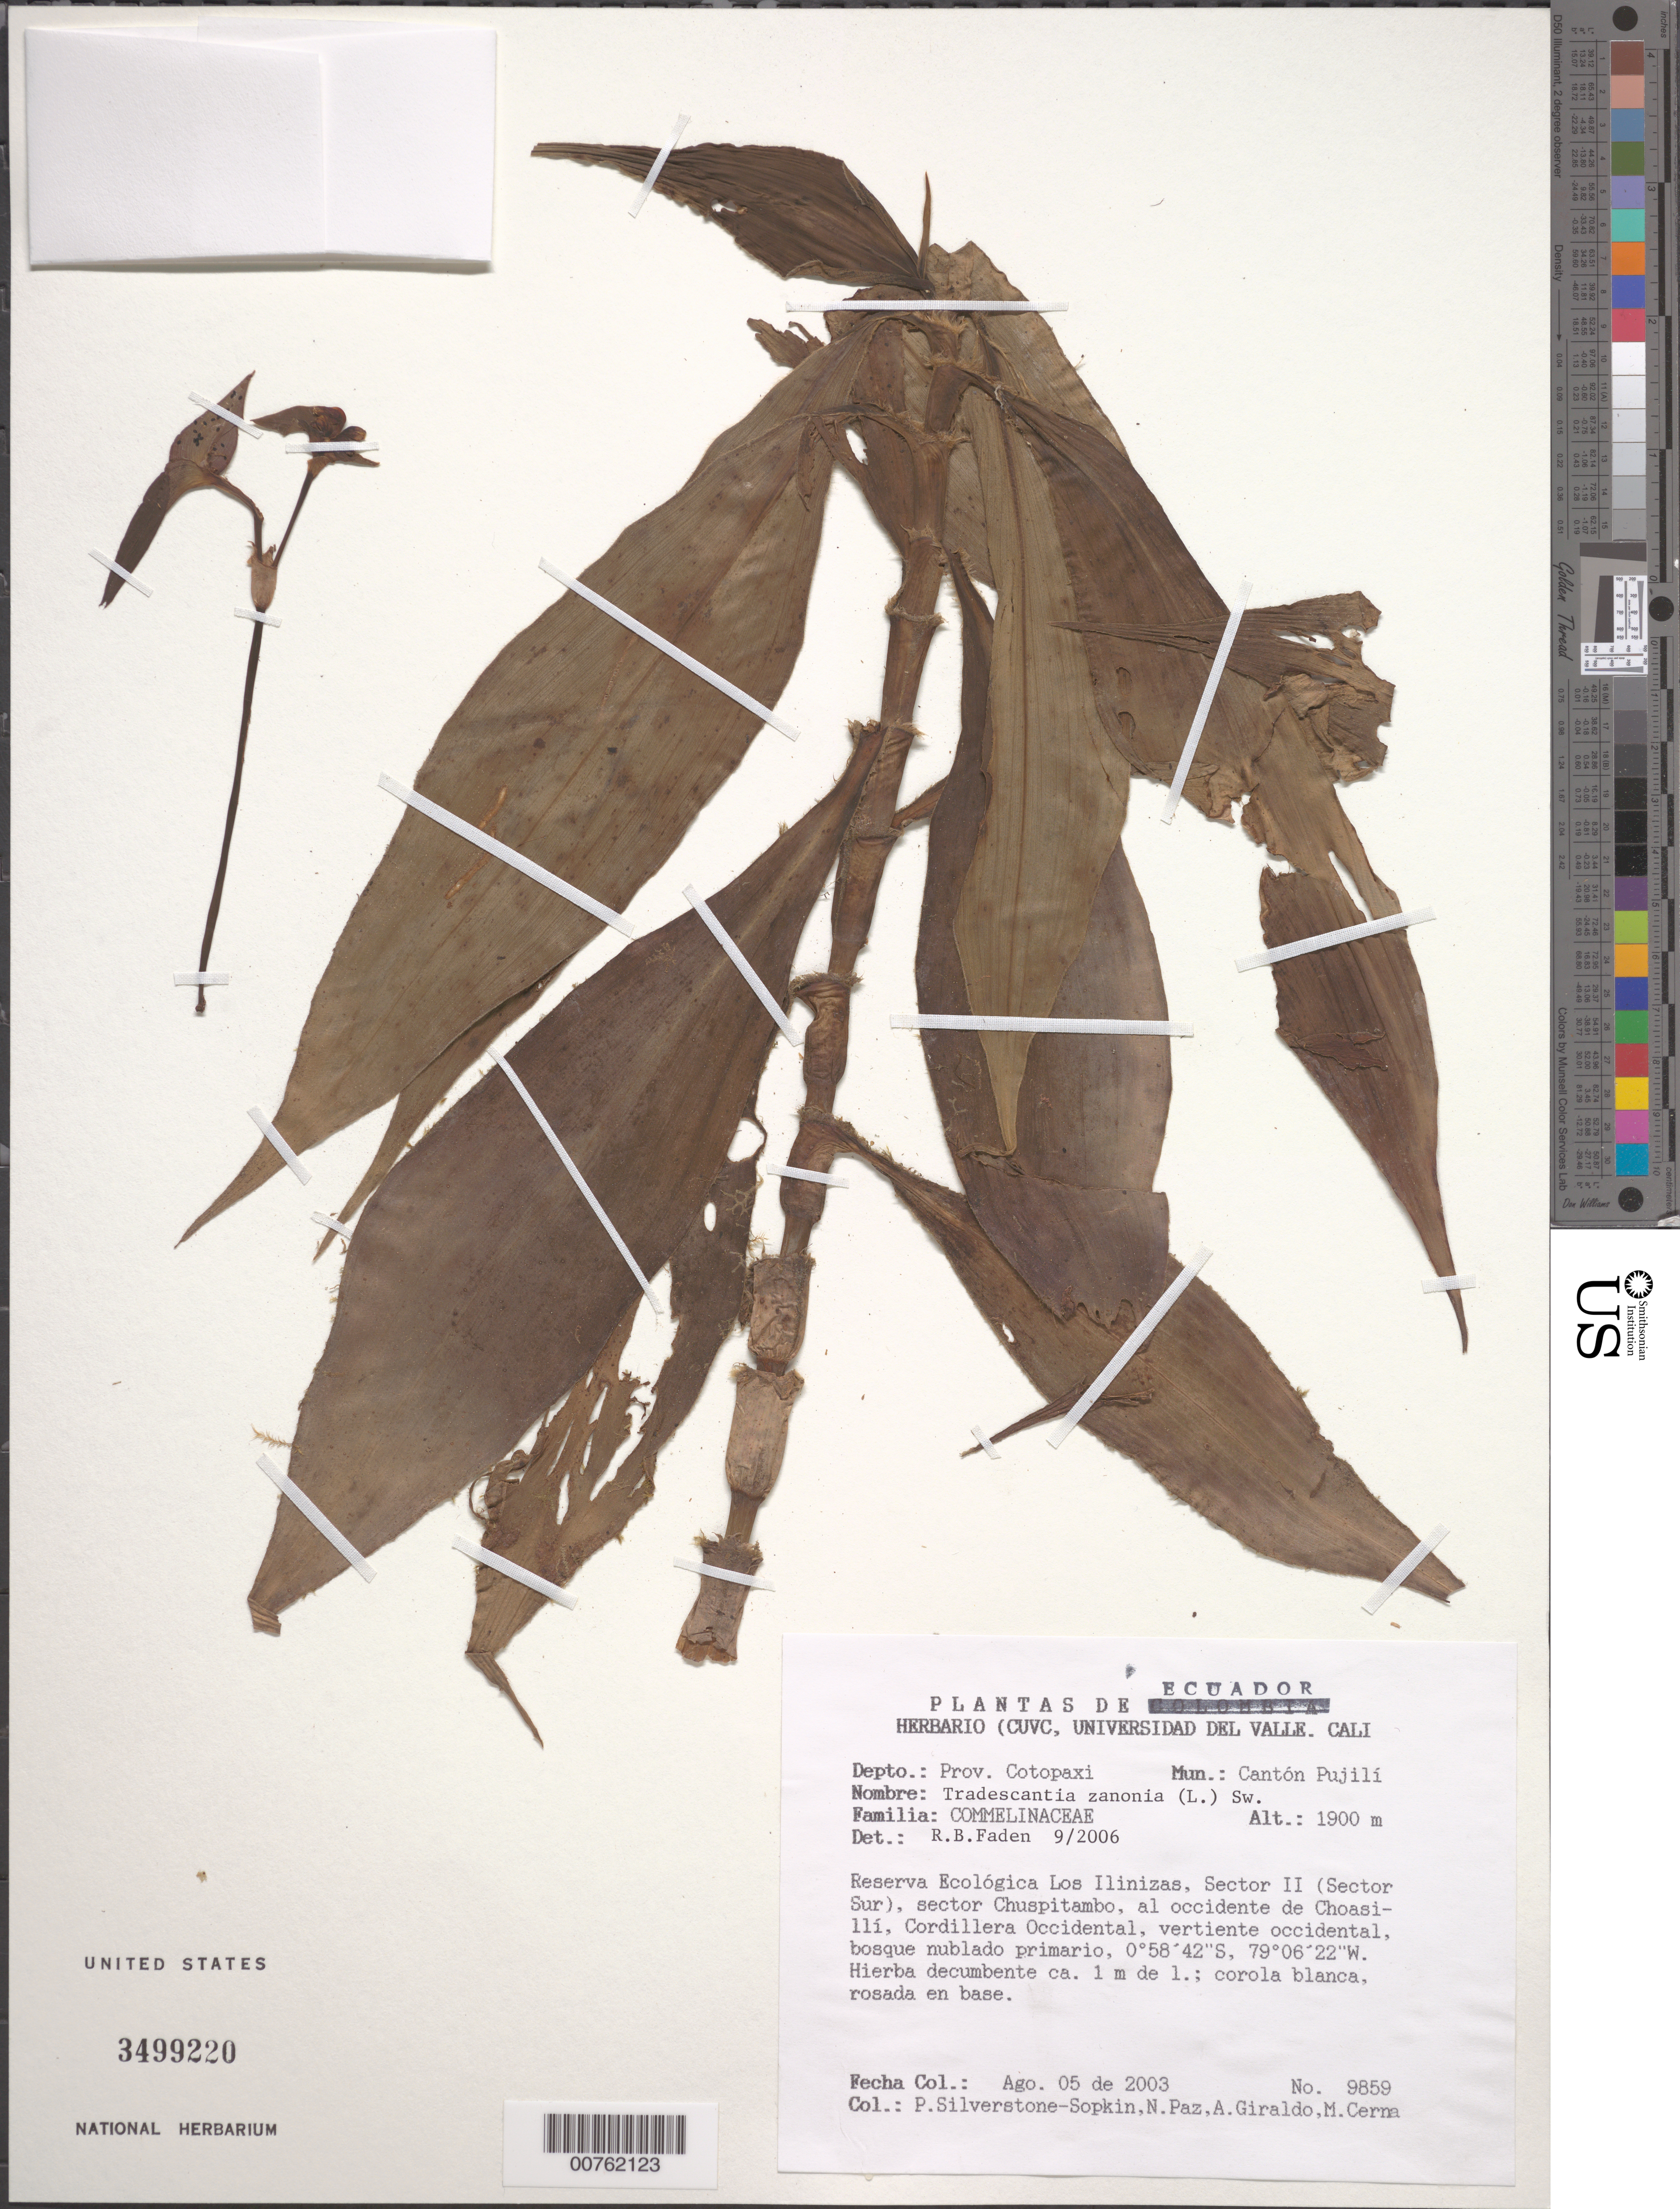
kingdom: Plantae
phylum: Tracheophyta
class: Liliopsida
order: Commelinales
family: Commelinaceae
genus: Tradescantia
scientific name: Tradescantia zanonia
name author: (L.) Sw.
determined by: Faden, Robert B., (US), Smithsonian Institution - National Museum of Natural History (UNITED STATES)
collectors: P. A. Silverstone-Sopkin, N. Paz, A. Giraldo & M. Cerna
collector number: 9859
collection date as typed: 05 Aug 2003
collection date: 2003-08-05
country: Ecuador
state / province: Cotopaxi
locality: Canton Pukili. Reserva Ecologica Los Ilinizas, Sector II (Sector Sur), sector ChuspiTambo, al occidente de Choasilli, Cordillera Occidental, Vertiente Occidental, Bosque Nublado Primario.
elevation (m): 1900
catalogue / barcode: US 3499220